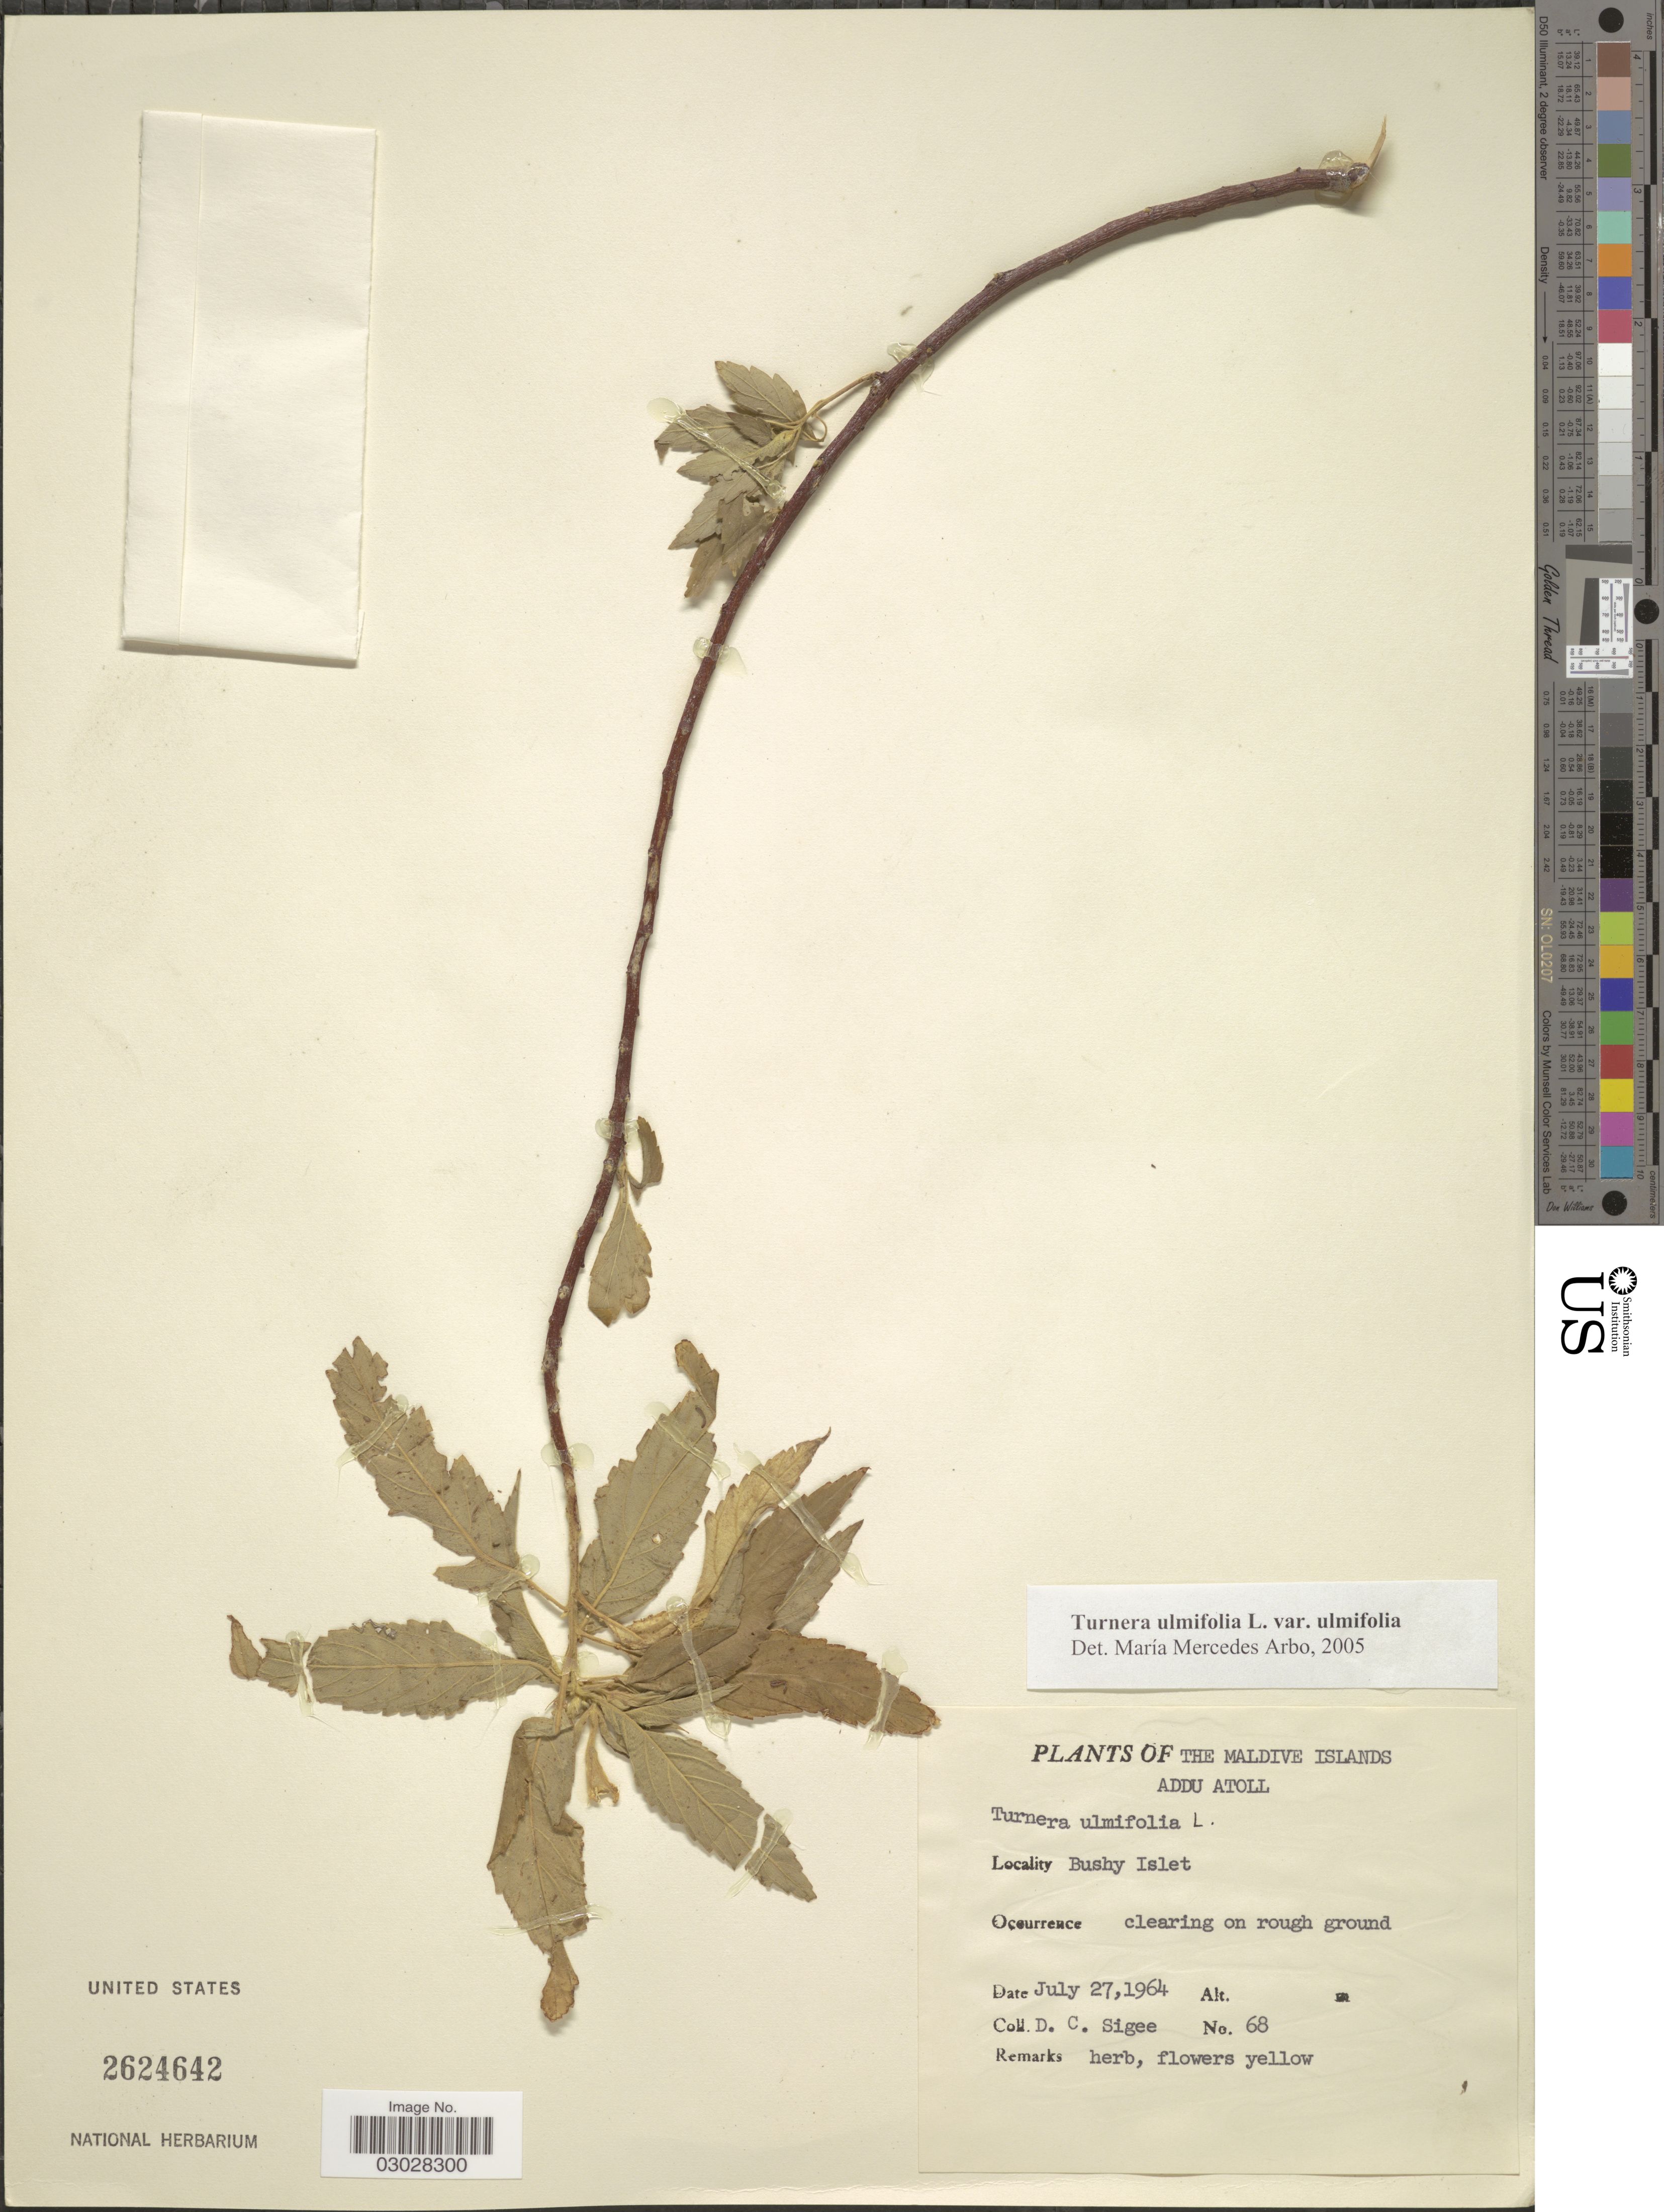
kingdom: Plantae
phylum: Tracheophyta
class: Magnoliopsida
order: Malpighiales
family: Turneraceae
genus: Turnera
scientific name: Turnera ulmifolia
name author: L.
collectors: D. C. Sigee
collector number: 68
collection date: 1964-07-27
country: Maldive Islands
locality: Addu Atoll. Bushy Islet.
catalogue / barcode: US 2624642